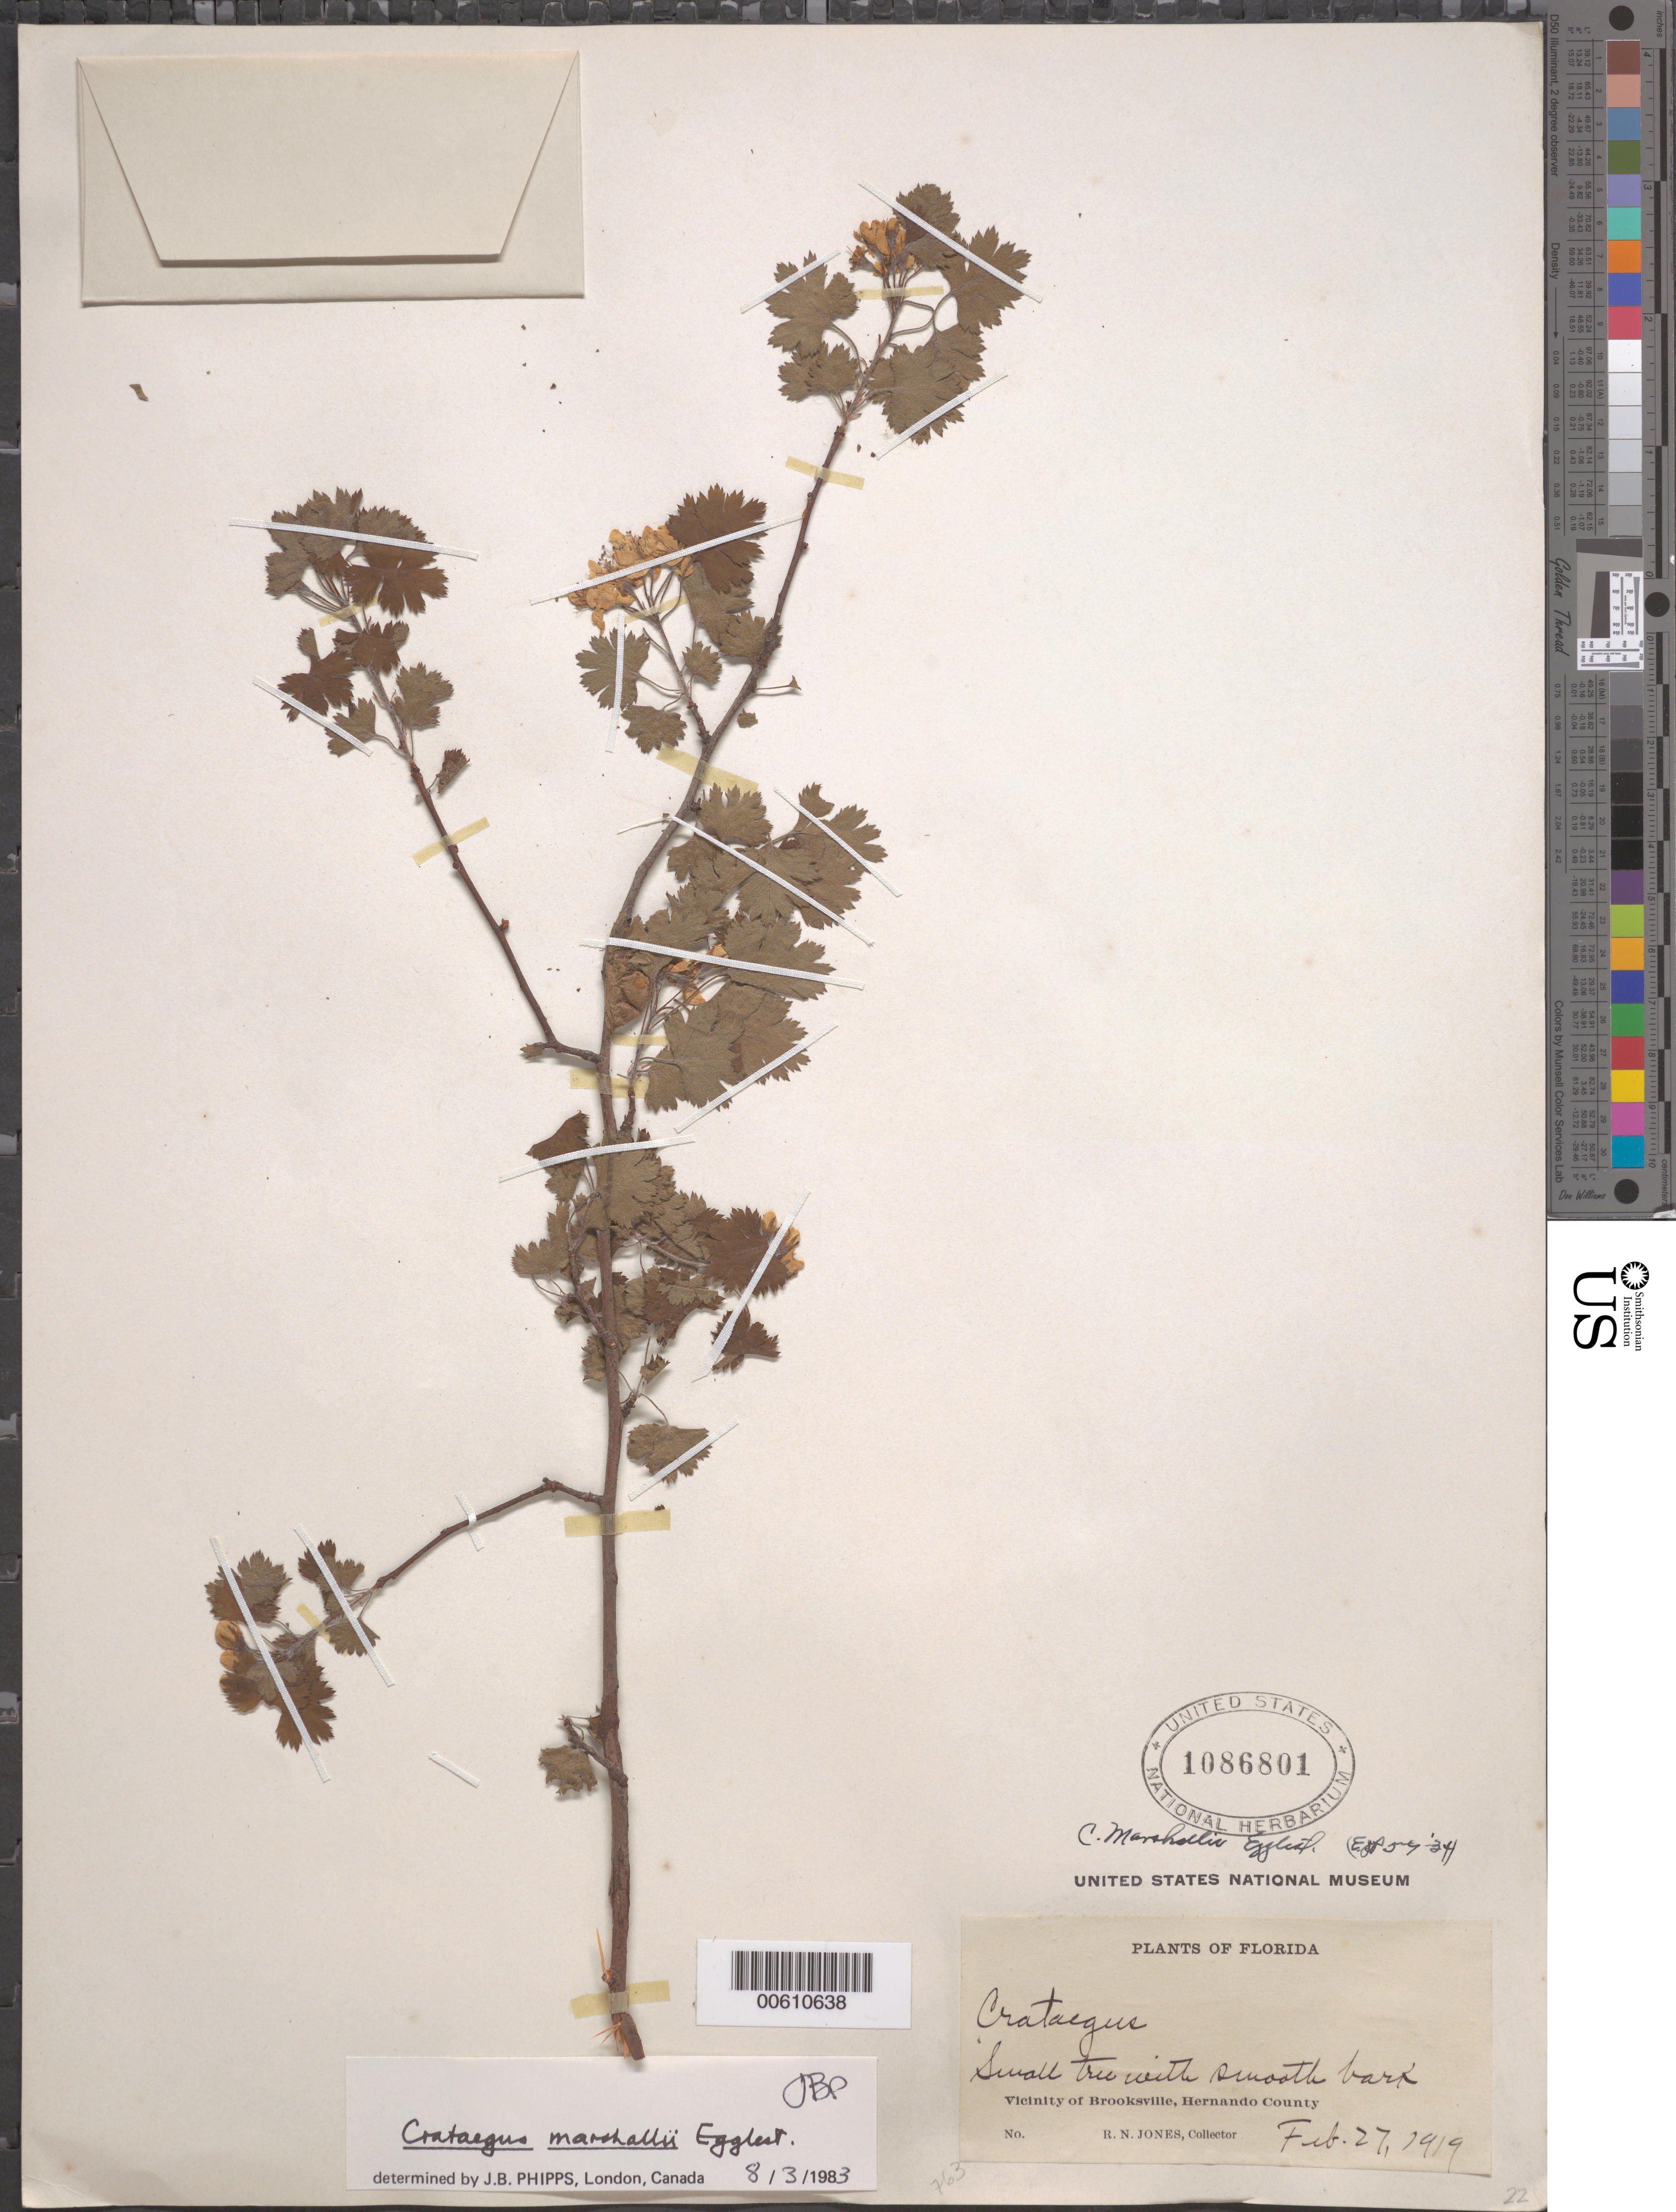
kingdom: Plantae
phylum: Tracheophyta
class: Magnoliopsida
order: Rosales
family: Rosaceae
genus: Crataegus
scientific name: Crataegus marshallii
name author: Eggl.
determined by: Phipps, James B., (UWO), University of Western Ontario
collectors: R. N. Jones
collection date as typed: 27 Feb 1919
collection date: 1919-02-27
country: United States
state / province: Florida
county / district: Hernando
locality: Vicinity of Brooksville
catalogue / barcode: US 1086801